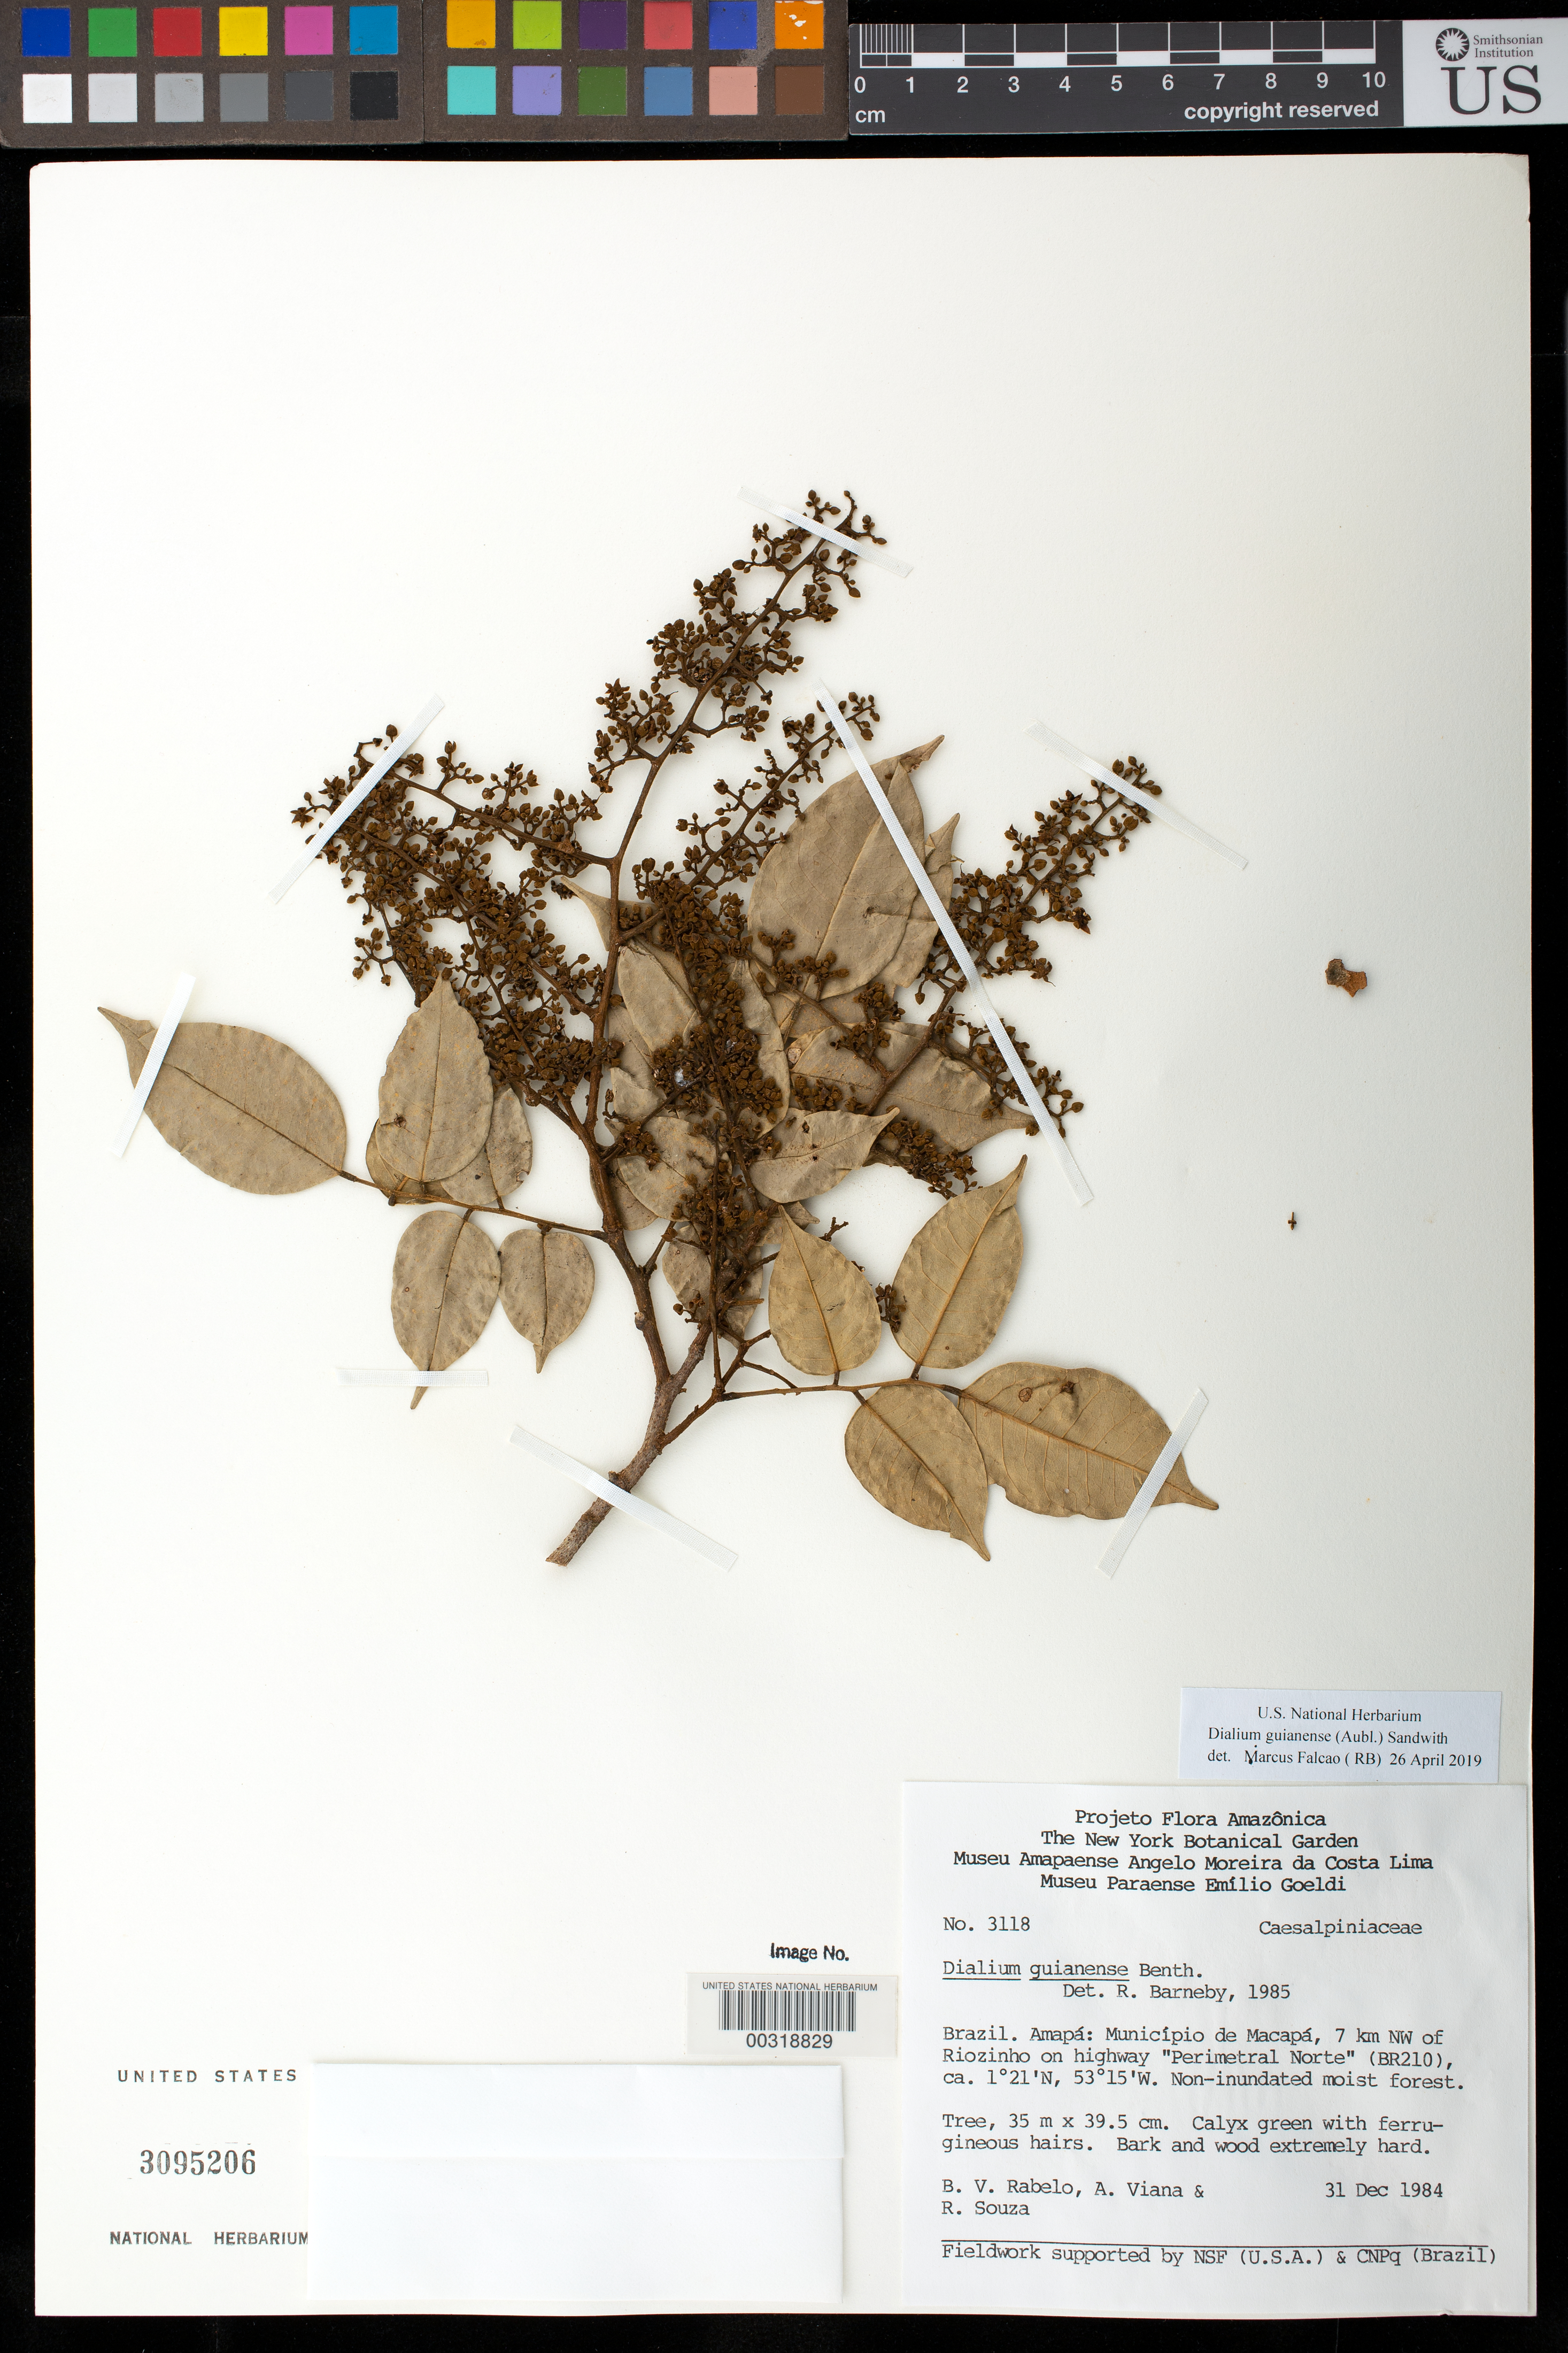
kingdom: Plantae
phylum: Tracheophyta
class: Magnoliopsida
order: Fabales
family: Fabaceae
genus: Dialium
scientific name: Dialium guianense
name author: (Aubl.) Sandwith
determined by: Falcão, Marcus J.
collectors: B. Rabelo, A. Viana & R. Souza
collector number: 3118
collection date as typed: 31 Dec 1984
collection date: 1984-12-31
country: Brazil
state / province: Amapá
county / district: Macapá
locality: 7 km nw of riozinho on highway "perimetral norte" (br210)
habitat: Non inundated moist forest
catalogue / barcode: US 3095206